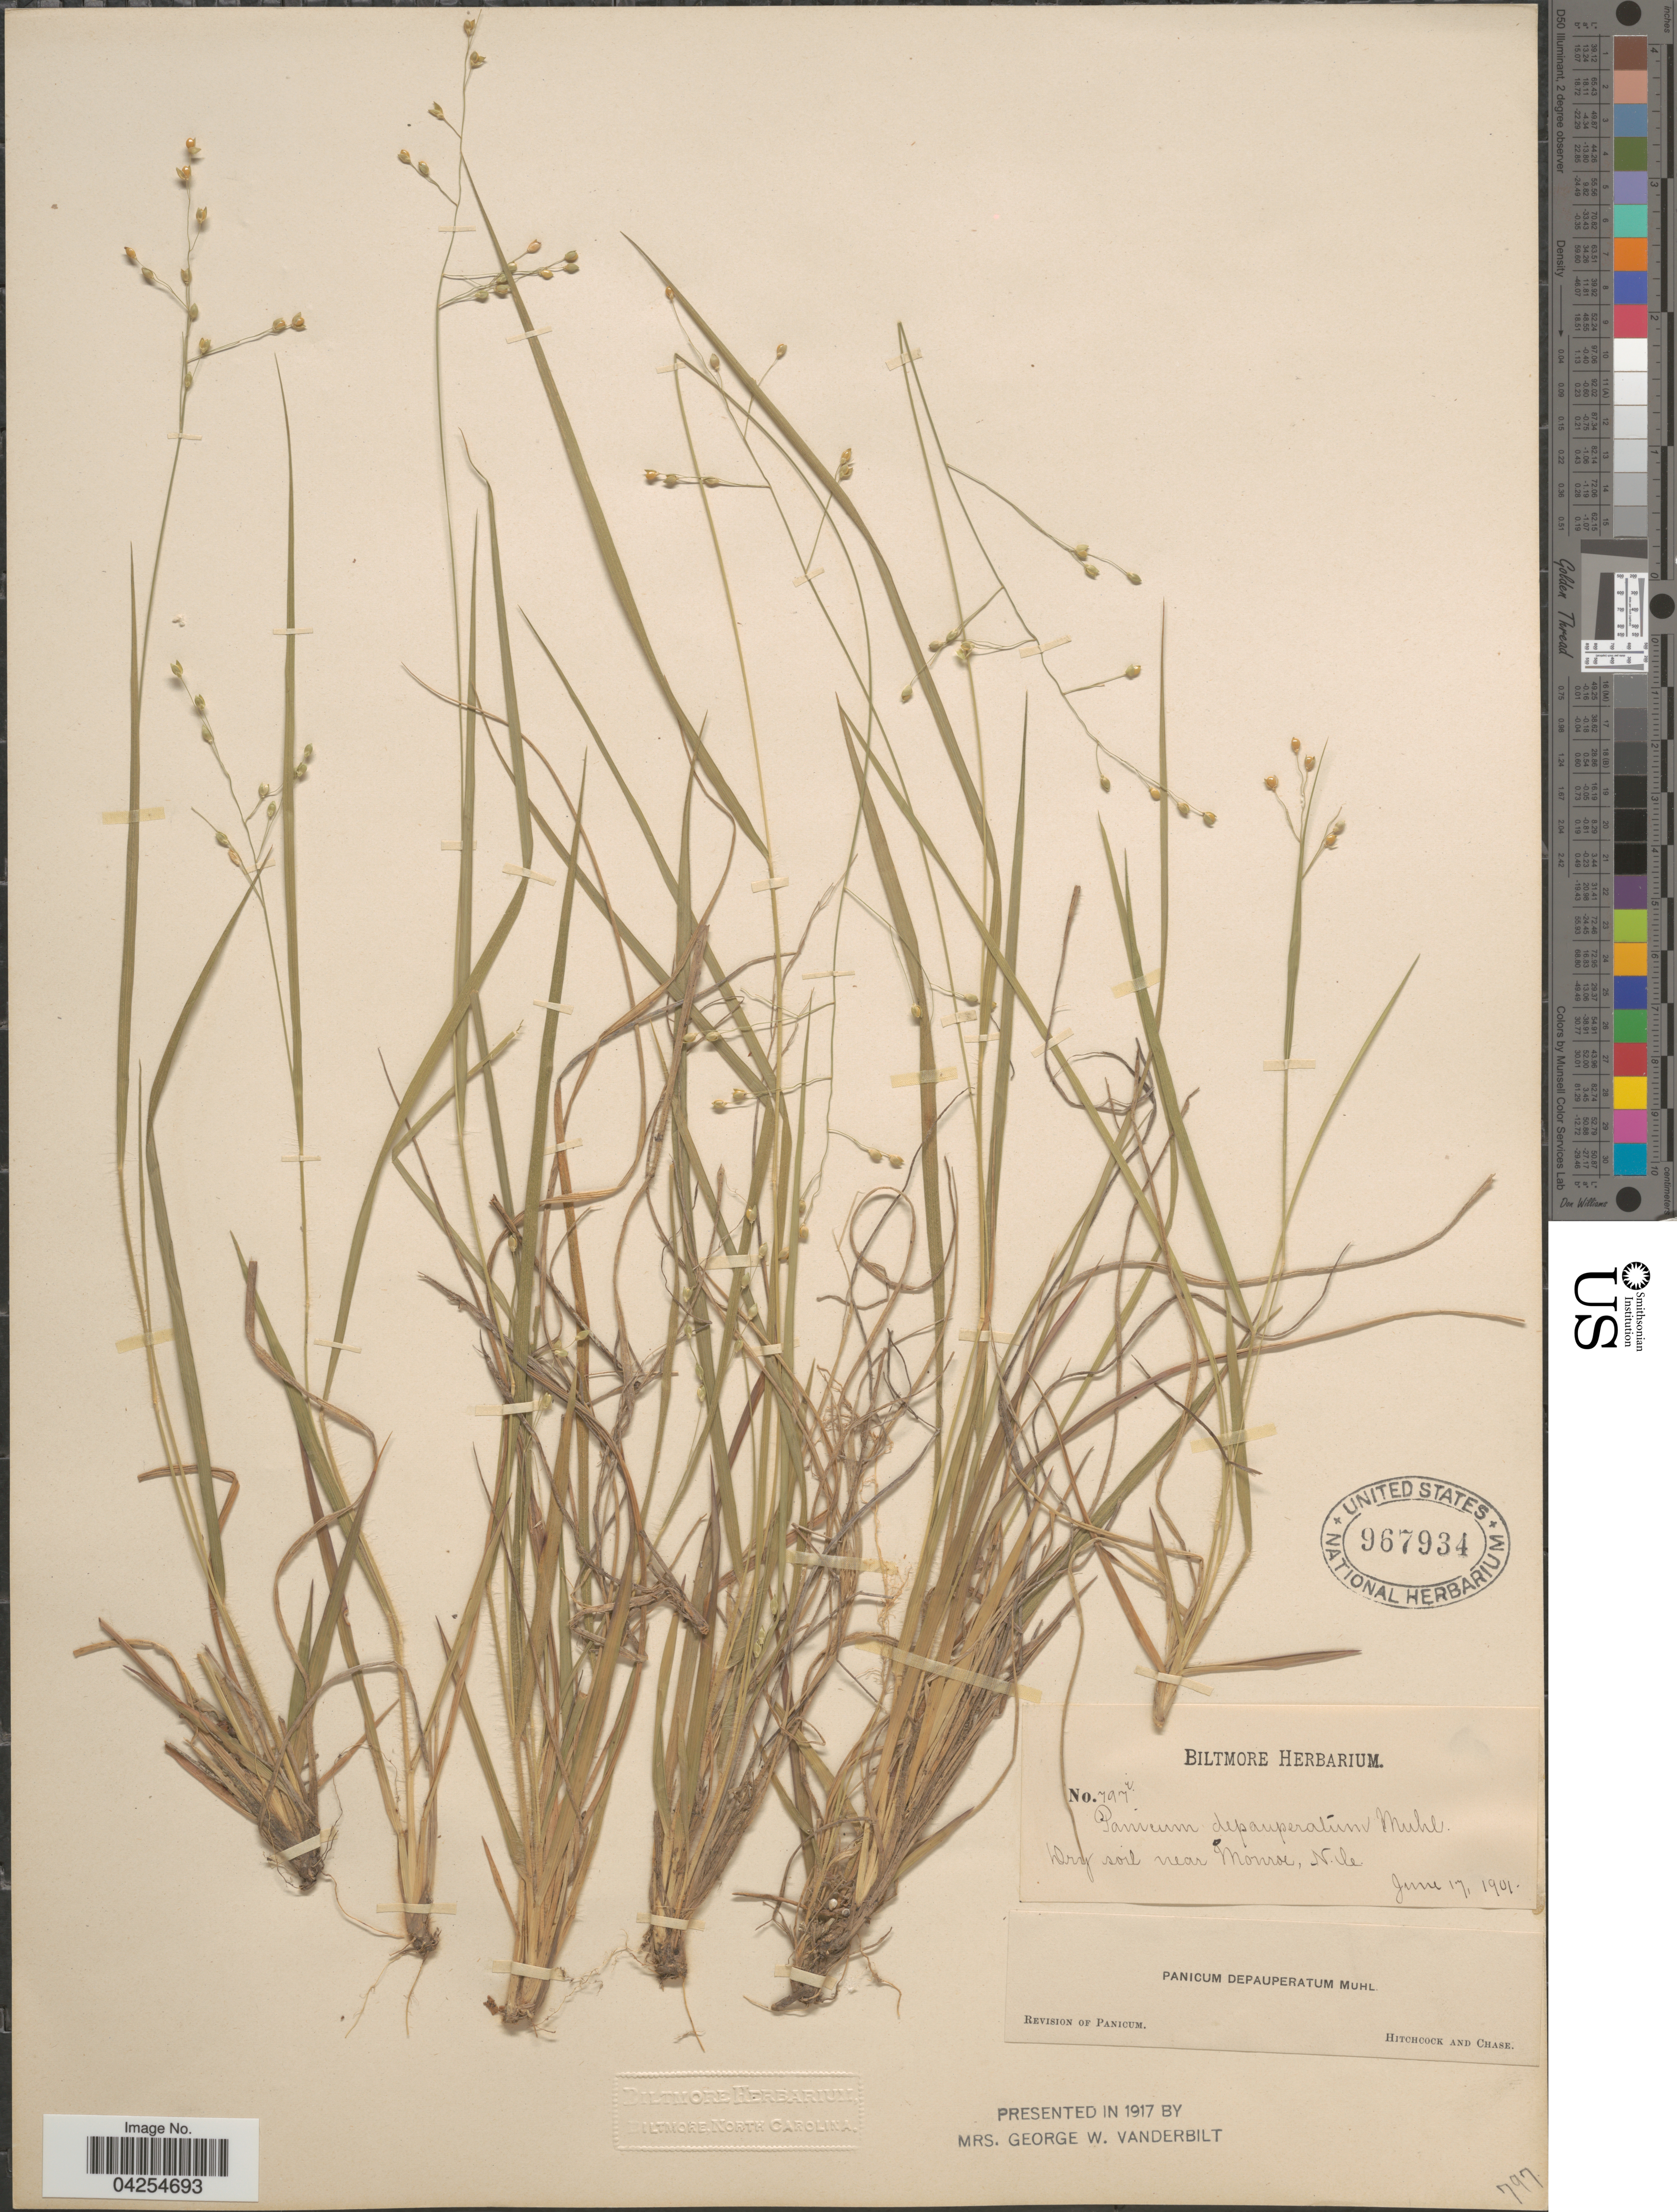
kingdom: Plantae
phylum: Tracheophyta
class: Liliopsida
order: Poales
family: Poaceae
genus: Dichanthelium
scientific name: Dichanthelium depauperatum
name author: (Muhl.) Gould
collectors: ex herb. Biltmore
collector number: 797r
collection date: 1901-06-17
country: United States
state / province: North Carolina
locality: Dry soil near Monroe.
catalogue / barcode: US 967934